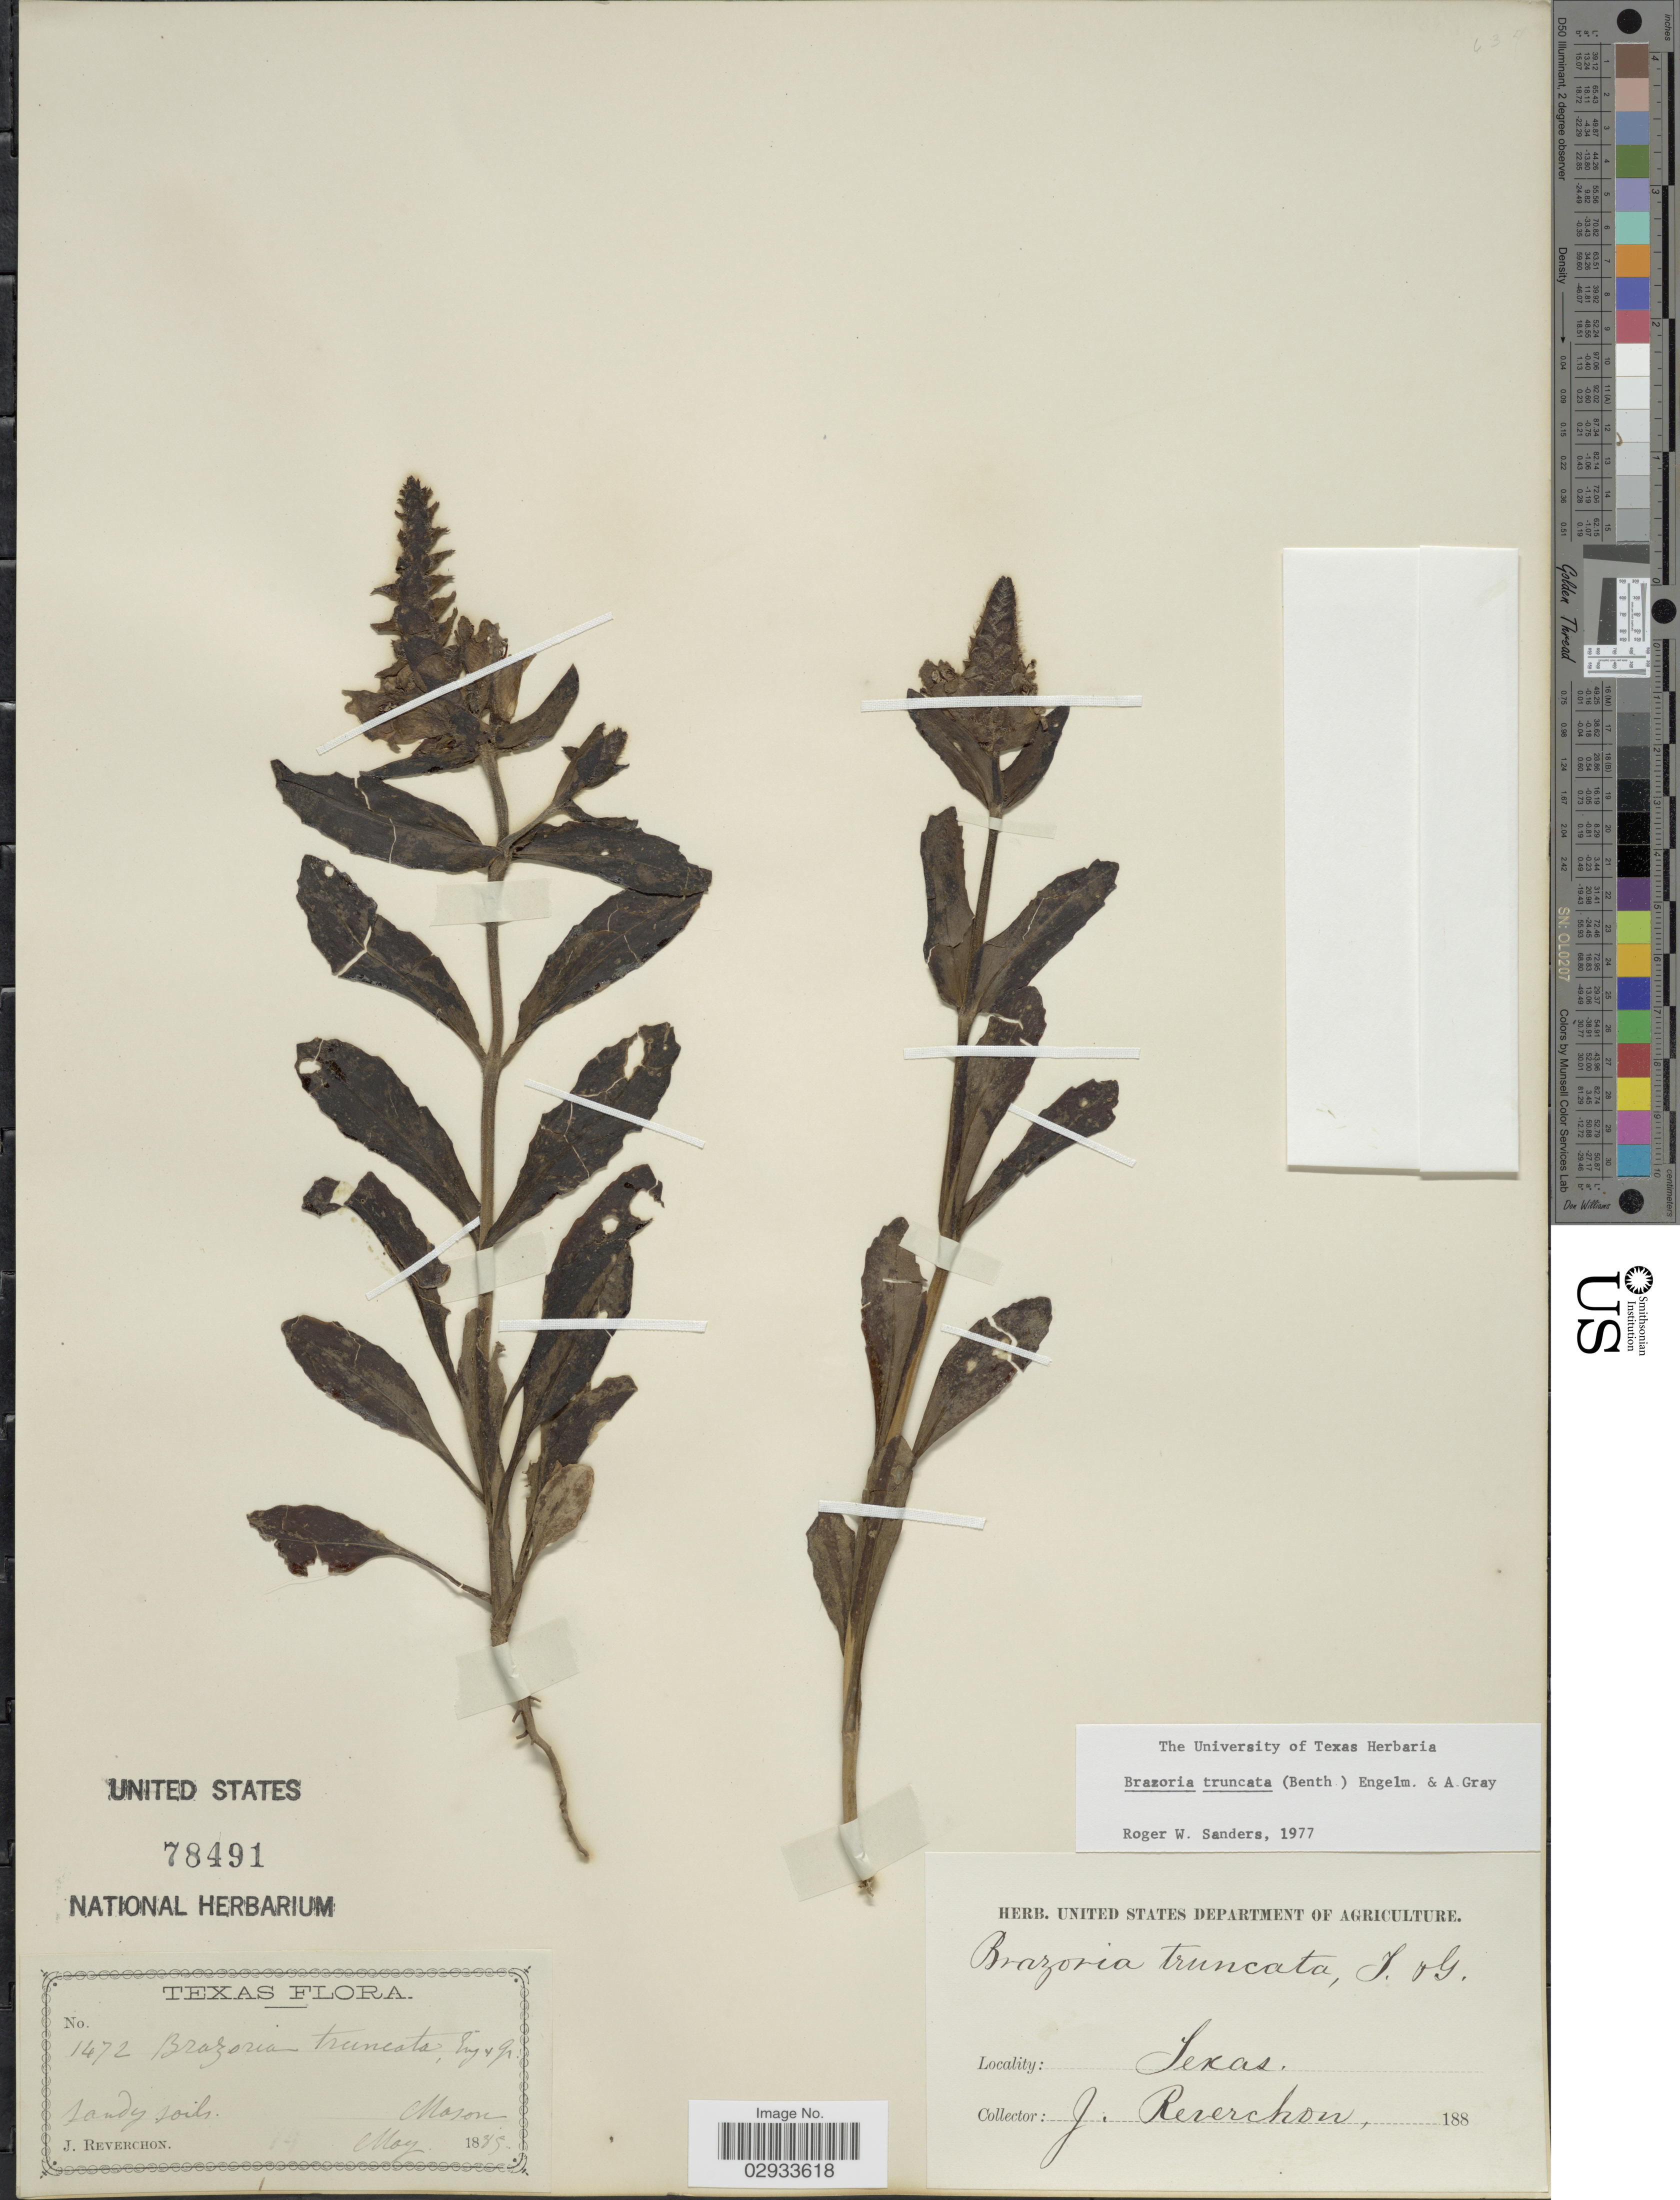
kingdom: Plantae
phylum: Tracheophyta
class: Magnoliopsida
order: Lamiales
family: Lamiaceae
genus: Brazoria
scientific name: Brazoria truncata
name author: (Benth.) Engelm. & A. Gray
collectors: J. Reverchon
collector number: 1472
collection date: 1885-05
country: United States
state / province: Texas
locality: Mason.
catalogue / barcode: US 78491